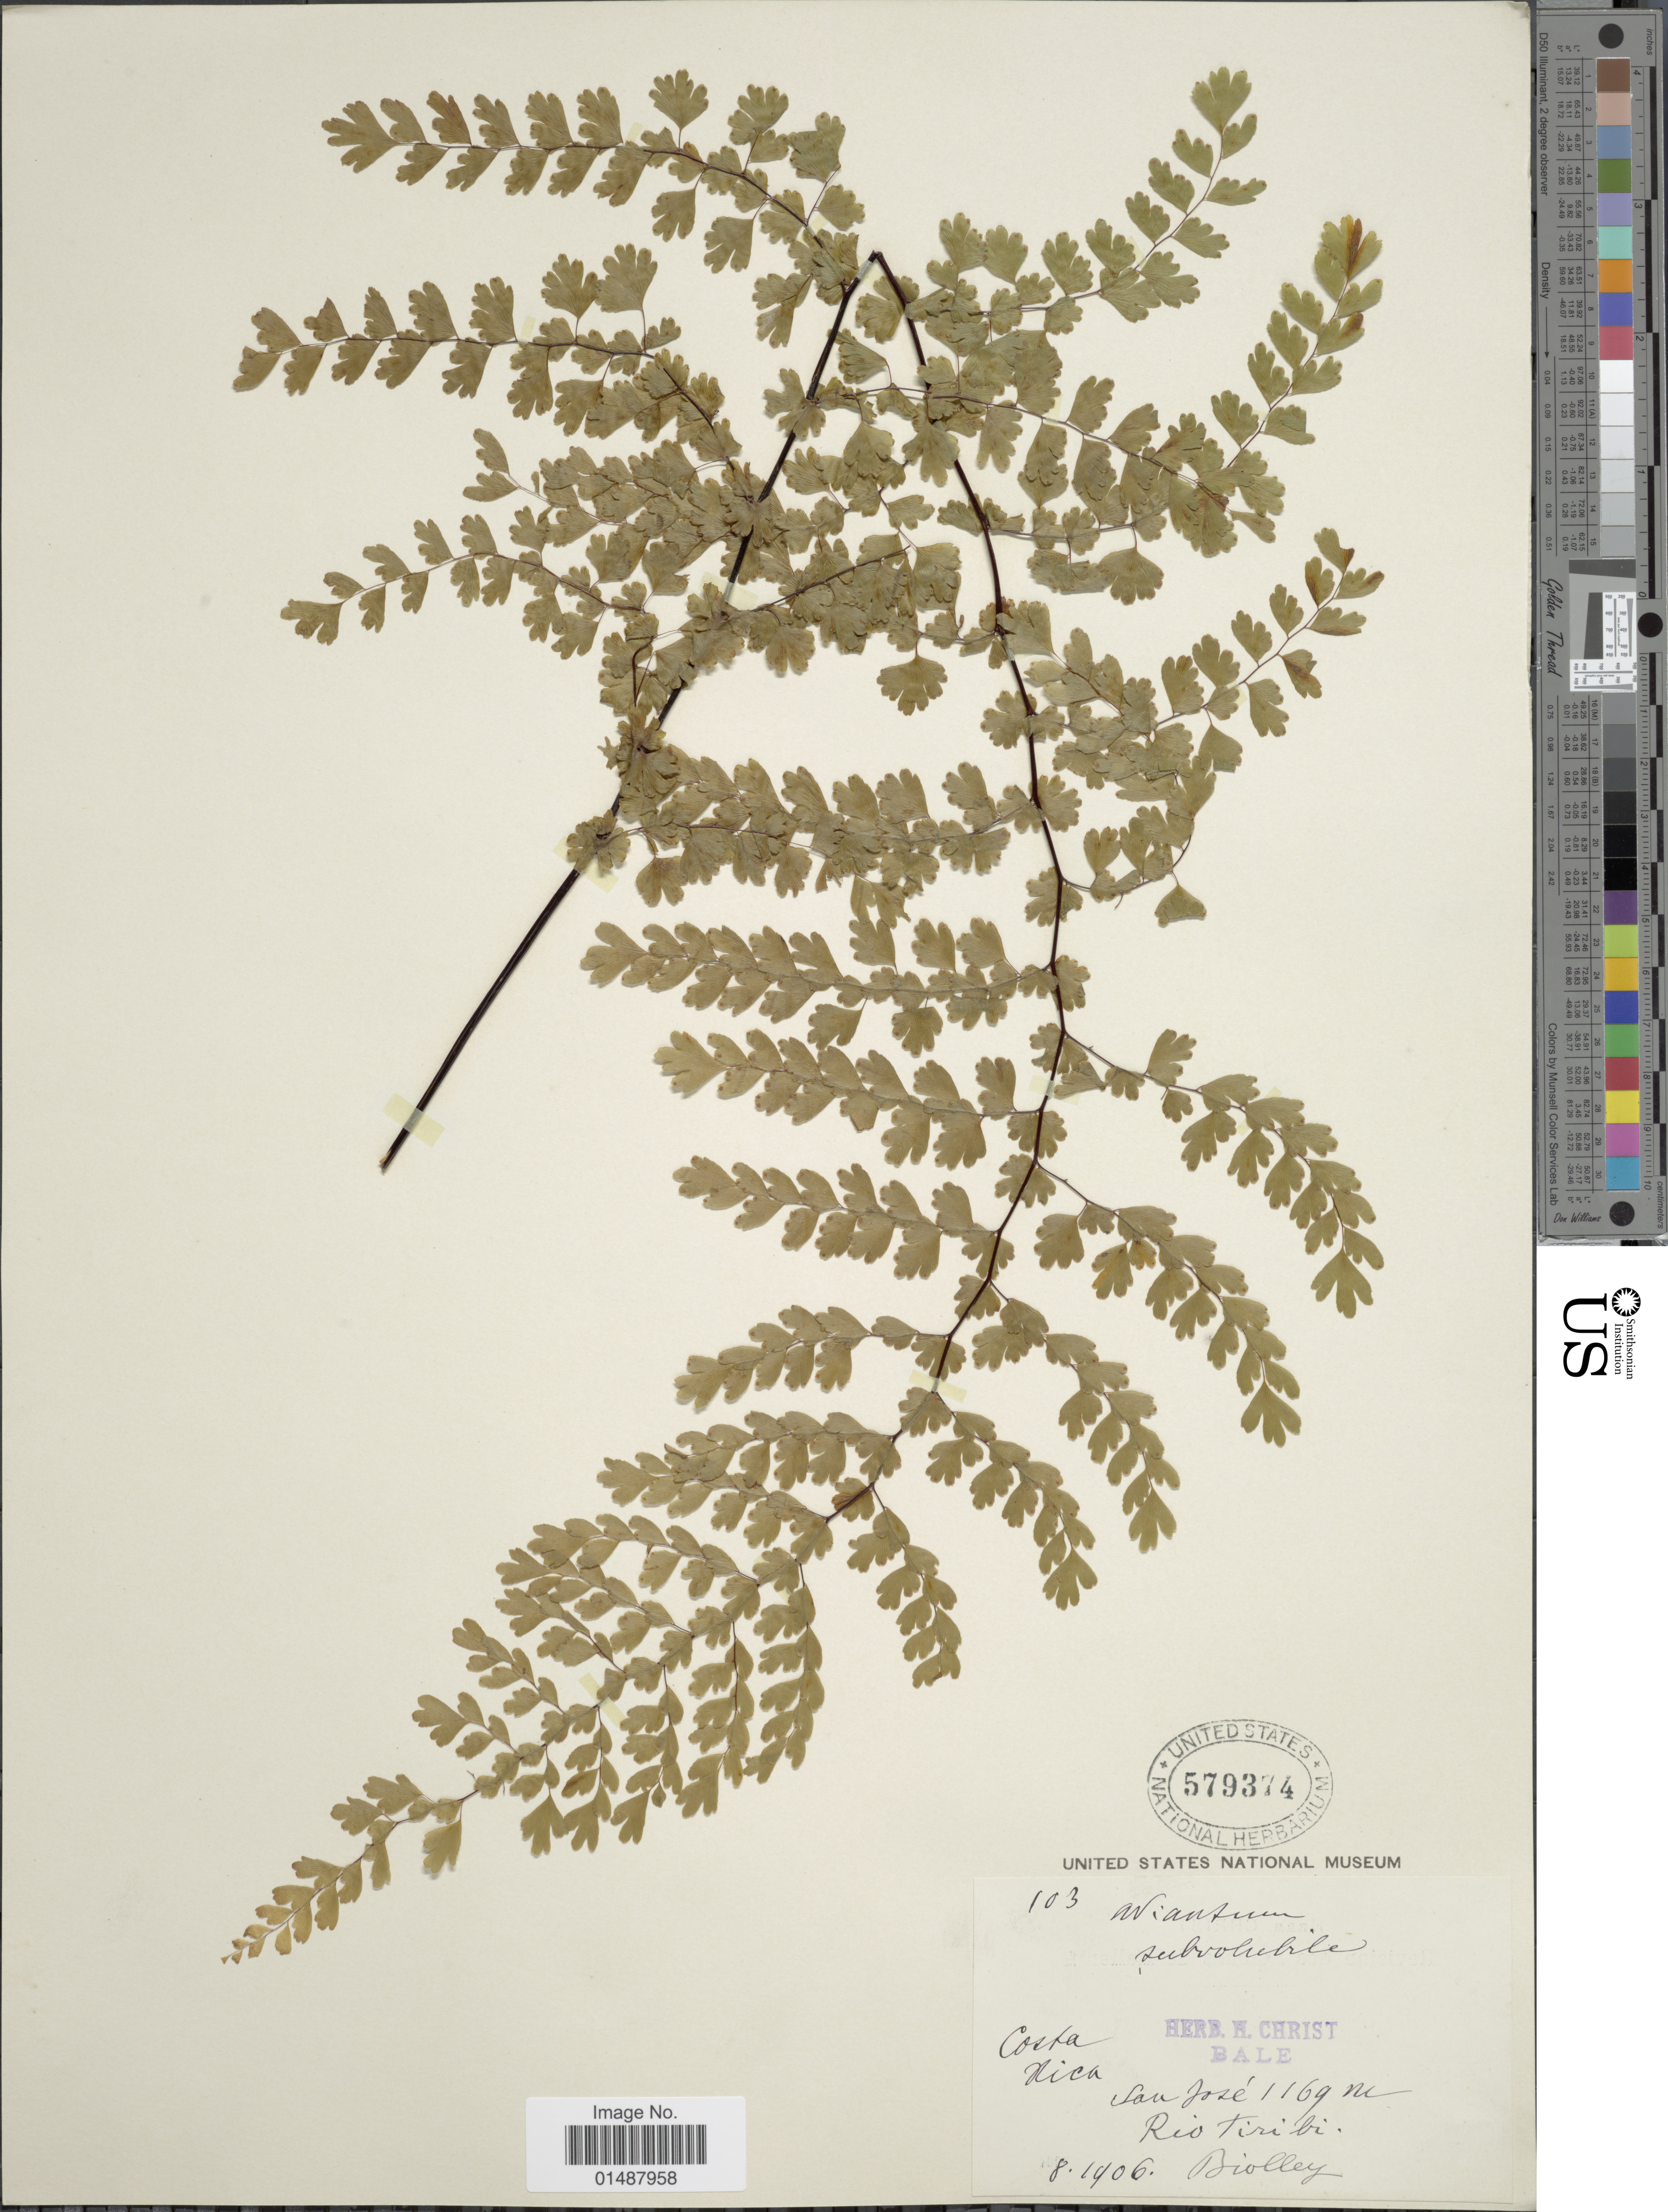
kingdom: Plantae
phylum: Tracheophyta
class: Polypodiopsida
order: Polypodiales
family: Pteridaceae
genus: Adiantum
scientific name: Adiantum concinnum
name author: Humb. & Bonpl. ex Willd.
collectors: Biolley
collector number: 103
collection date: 1906-08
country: Costa Rica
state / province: San José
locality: Rio Tiribi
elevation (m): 1169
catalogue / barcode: US 579374